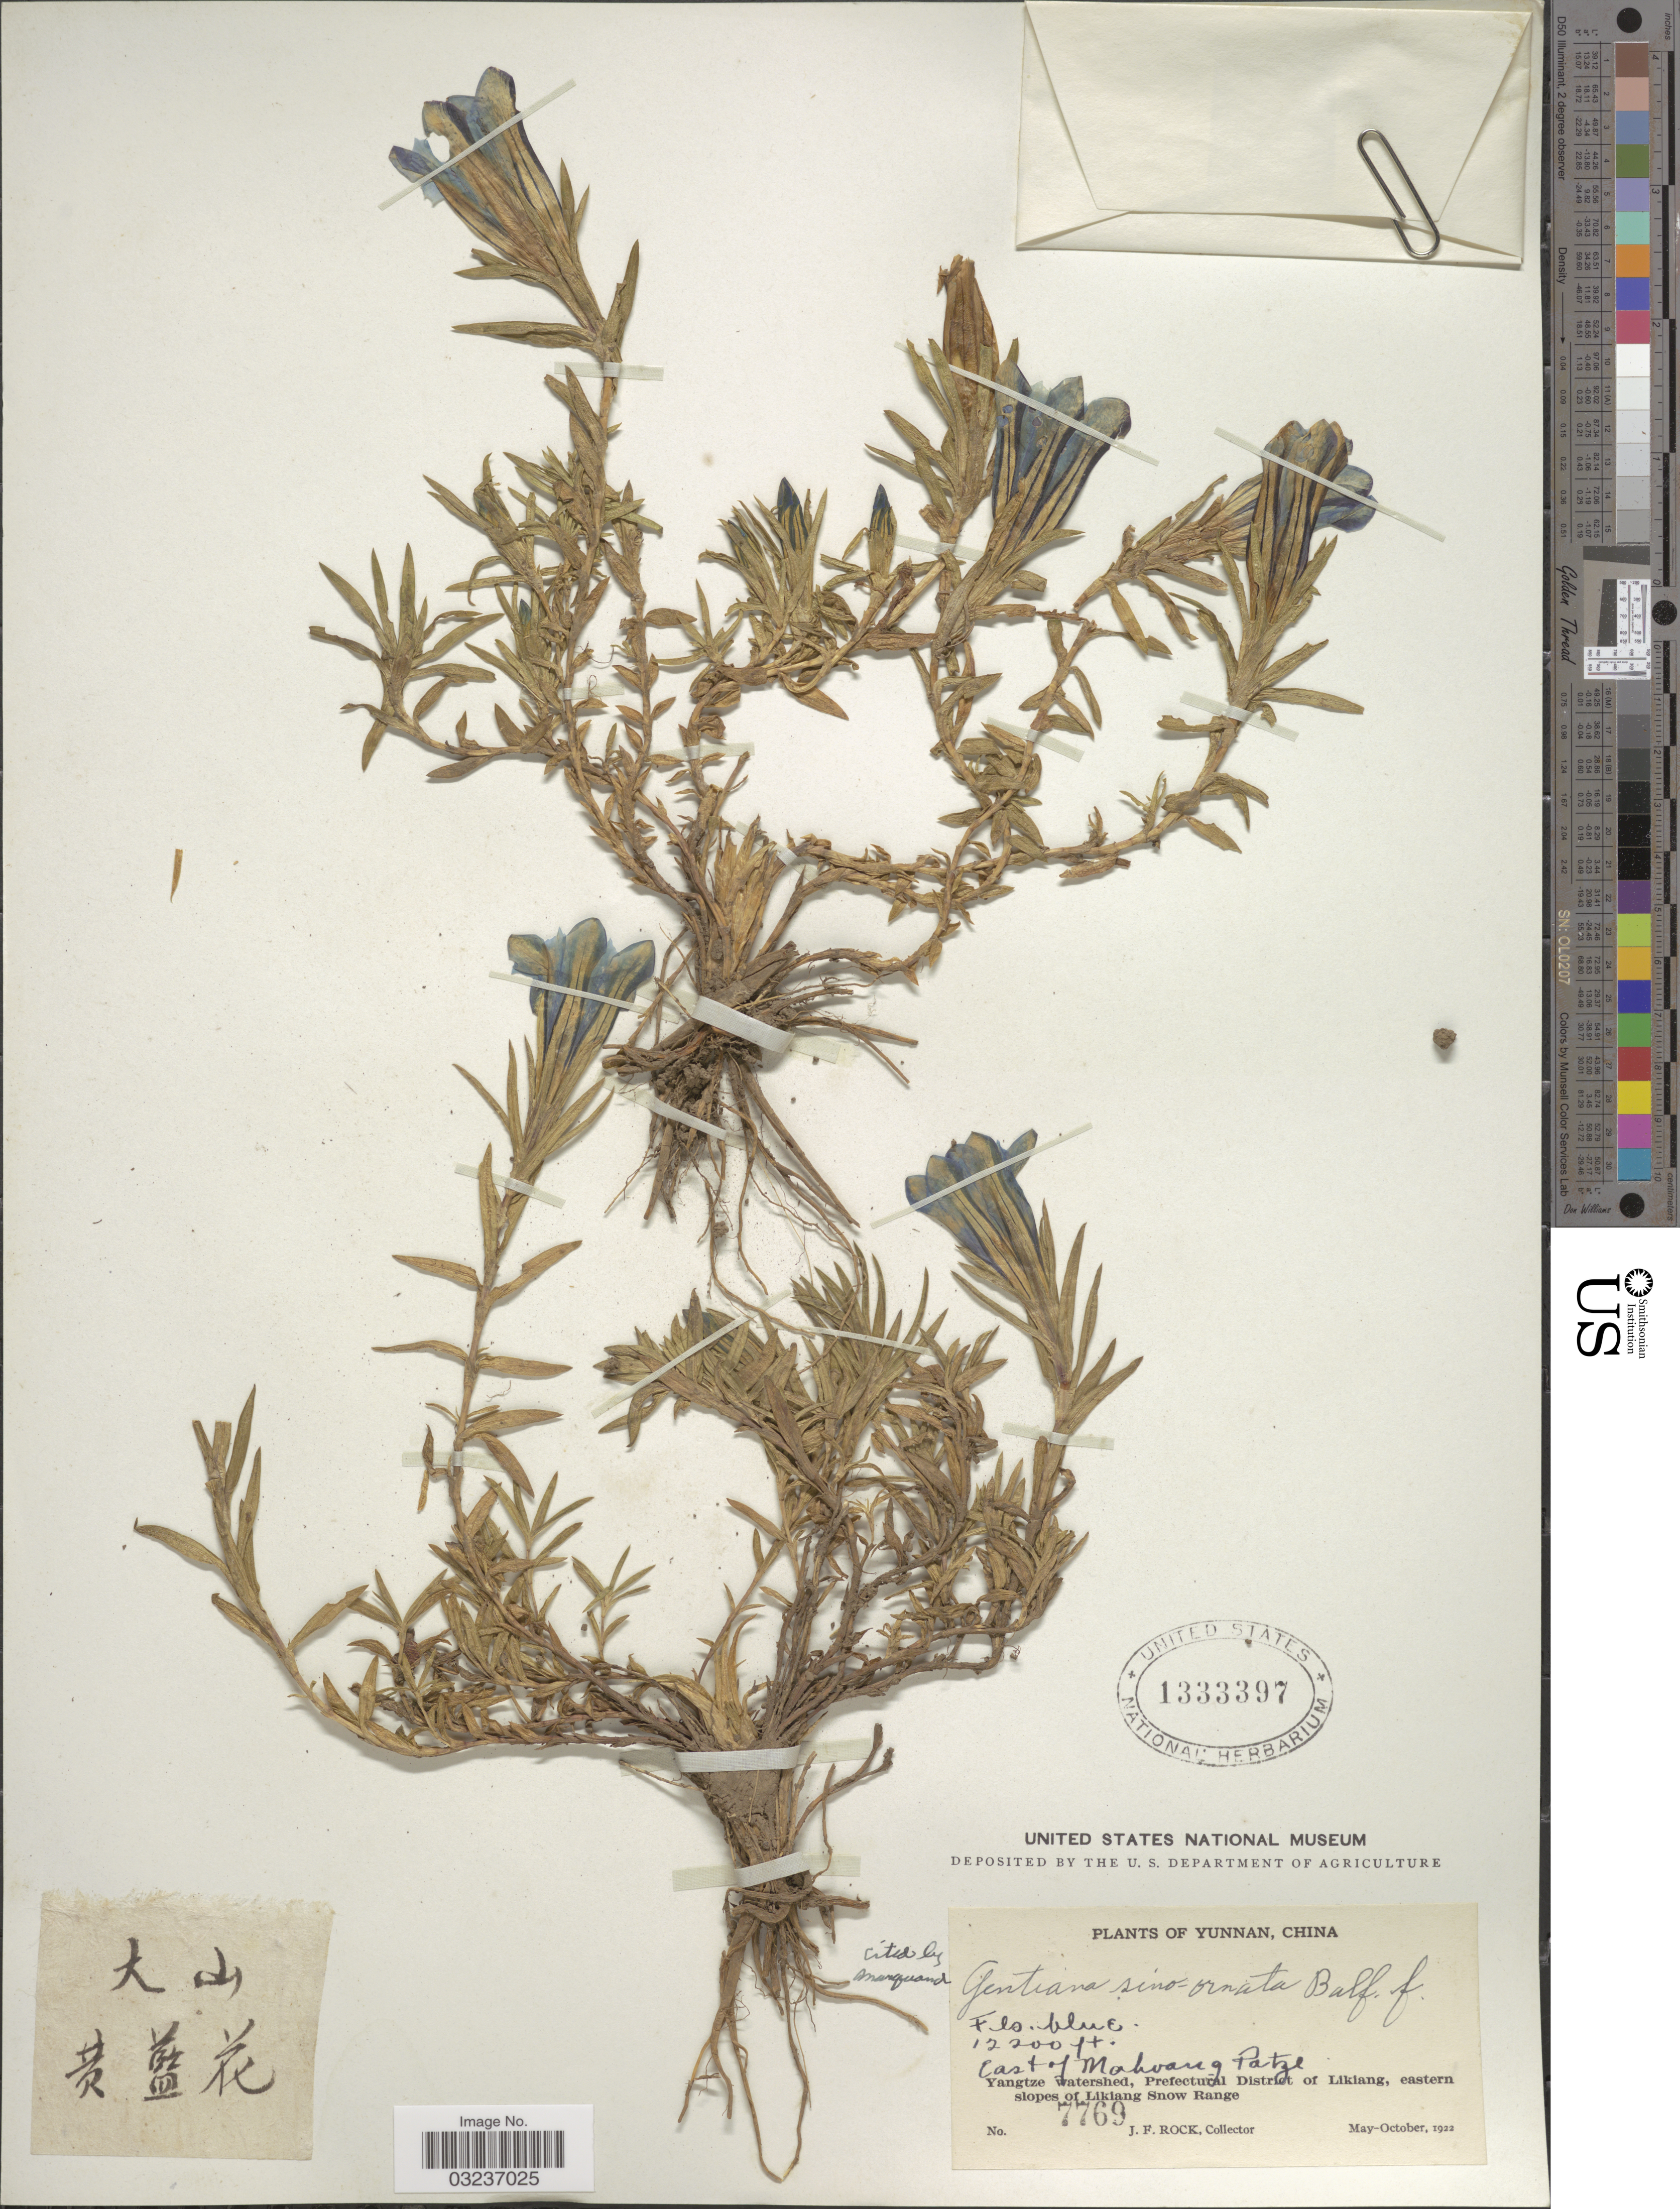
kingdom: Plantae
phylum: Tracheophyta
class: Magnoliopsida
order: Gentianales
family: Gentianaceae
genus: Gentiana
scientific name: Gentiana sino-ornata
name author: Balf. f.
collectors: J. Rock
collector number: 7769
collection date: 1922-05/1922-10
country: China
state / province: Yunnan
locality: East of Mahoang Patze, Yangtze watershed, Prefectural District of Likiang, eastern slopes of Likiang Snow Range.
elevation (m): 3719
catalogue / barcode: US 1333397